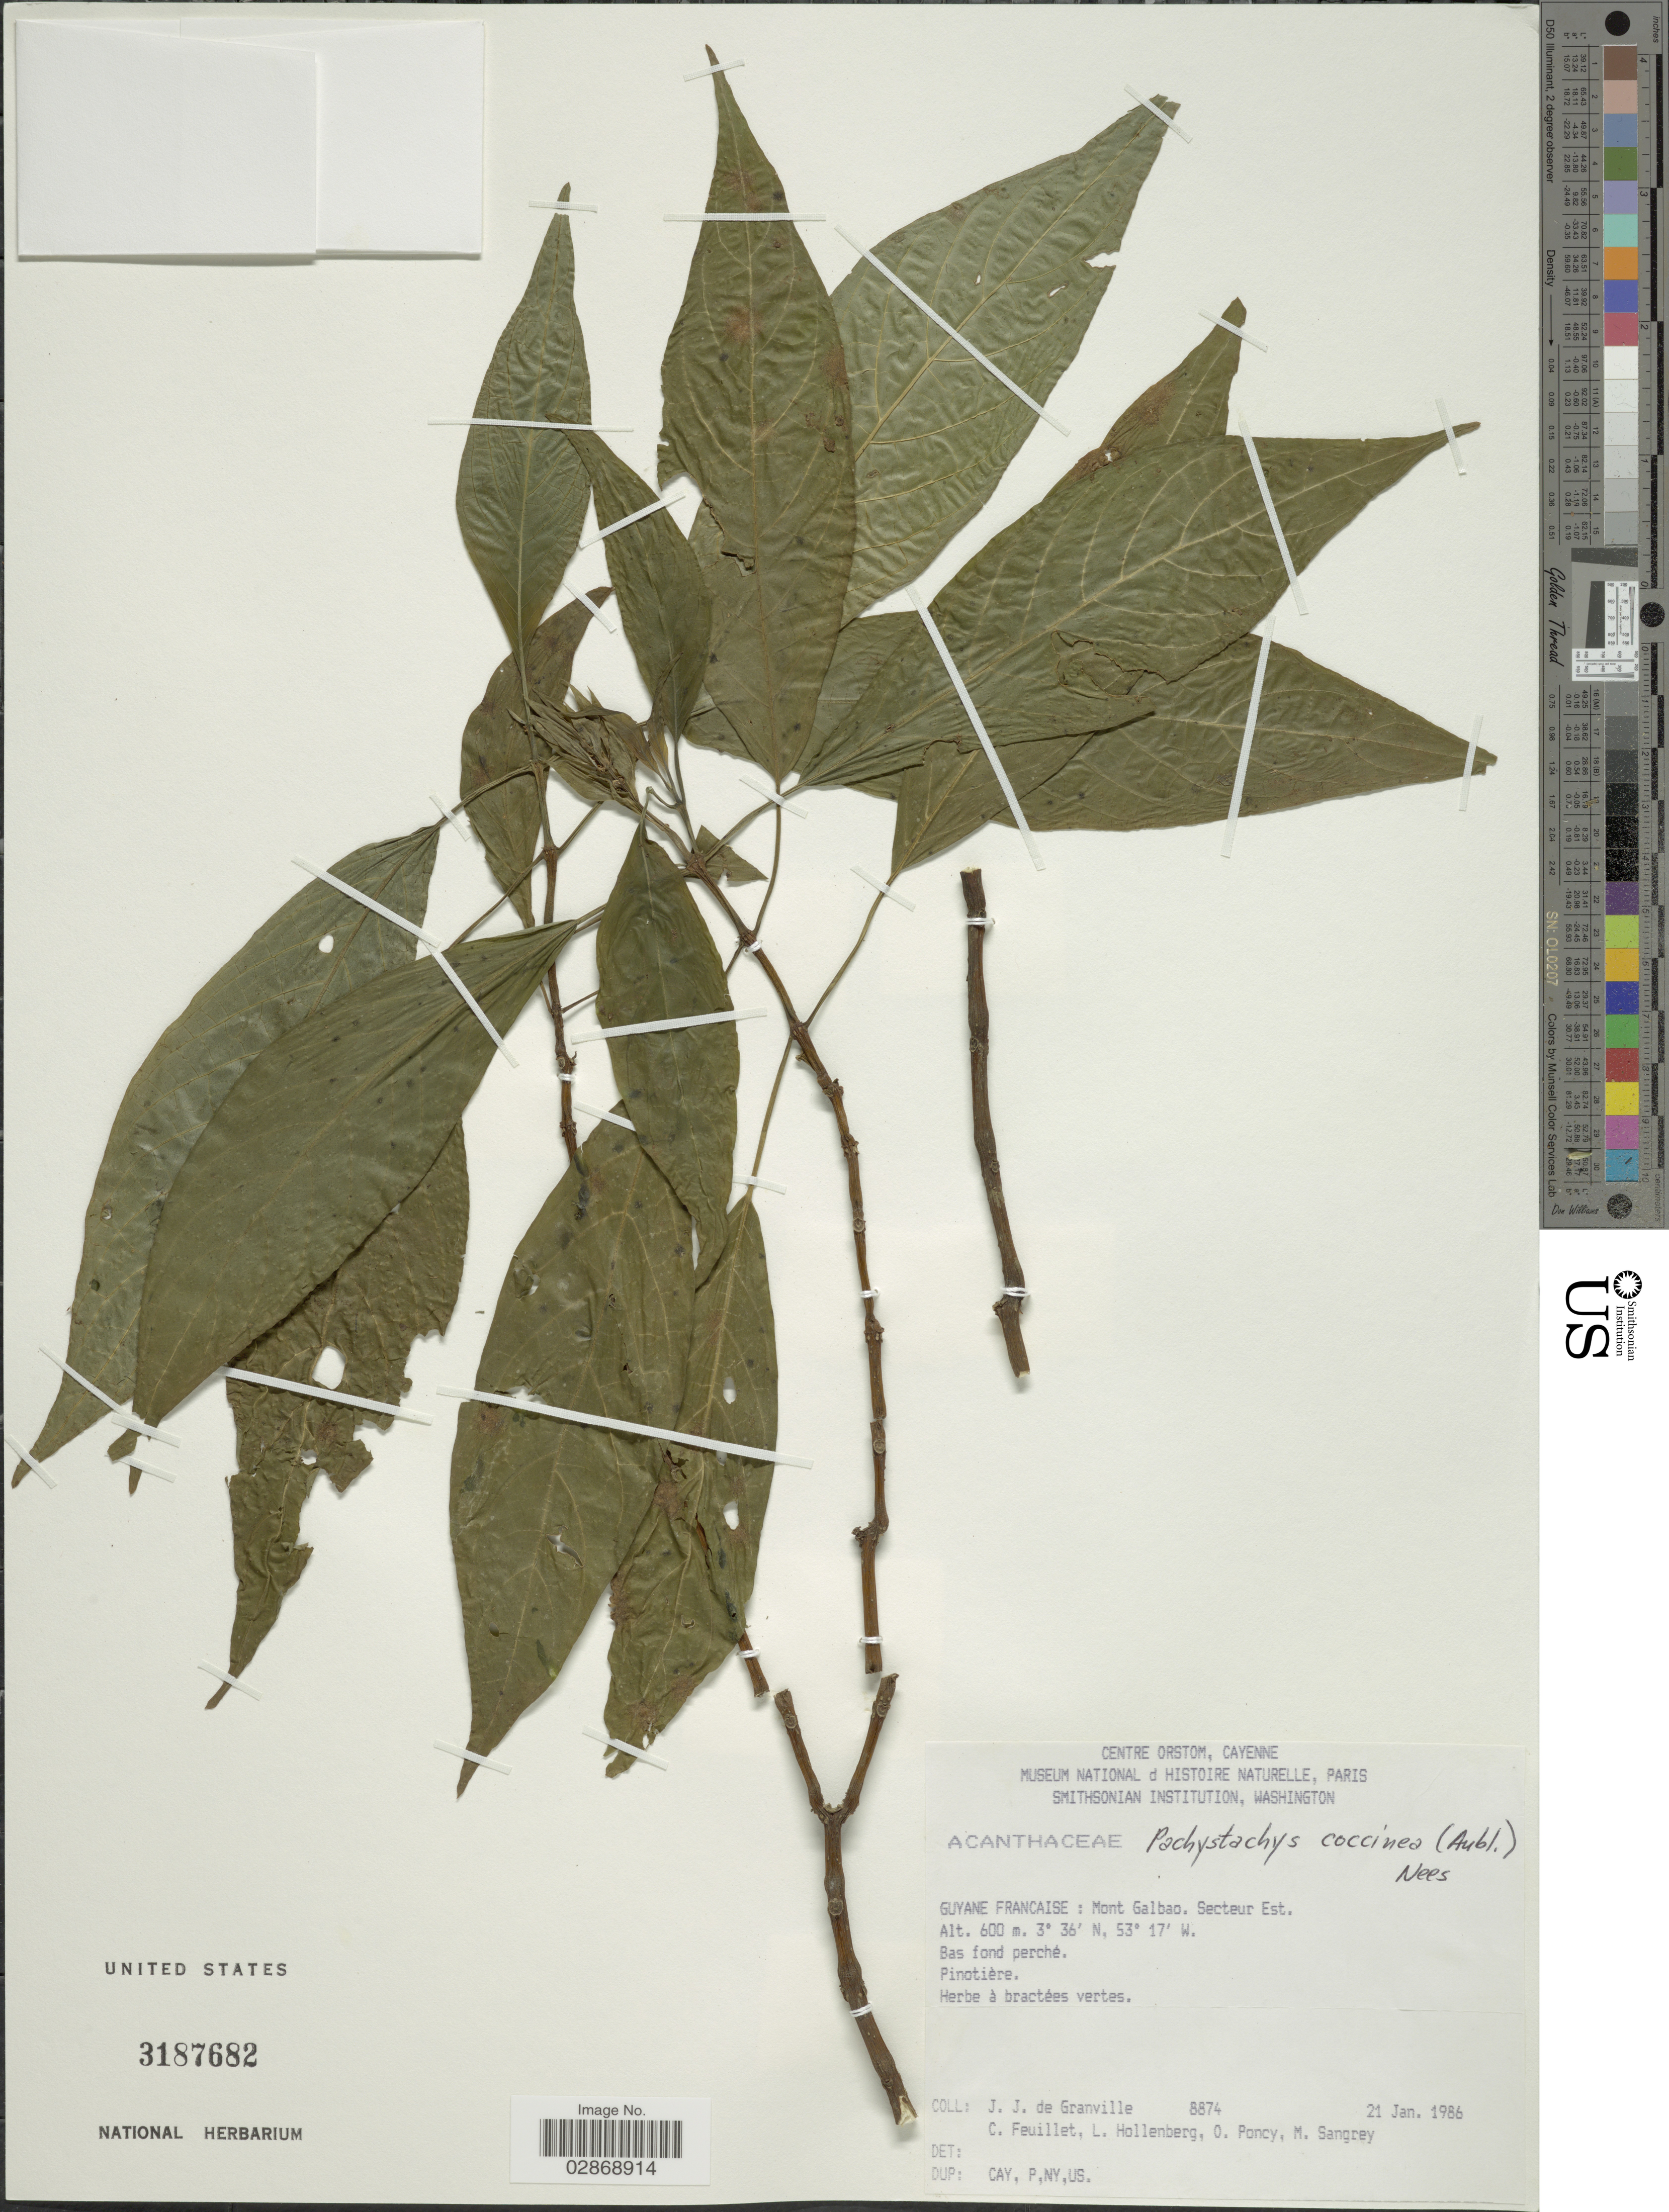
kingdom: Plantae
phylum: Tracheophyta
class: Magnoliopsida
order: Lamiales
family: Acanthaceae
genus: Pachystachys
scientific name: Pachystachys coccinea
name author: (Aubl.) Nees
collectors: J.-J. de Granville, C. Feuillet, L. Hollenberg, O. Poncy & M. Sangrey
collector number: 8874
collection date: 1986-01-21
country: French Guiana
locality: Guyane Francaise: Mont Galbao. Secteur Est.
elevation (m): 600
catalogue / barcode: US 3187682